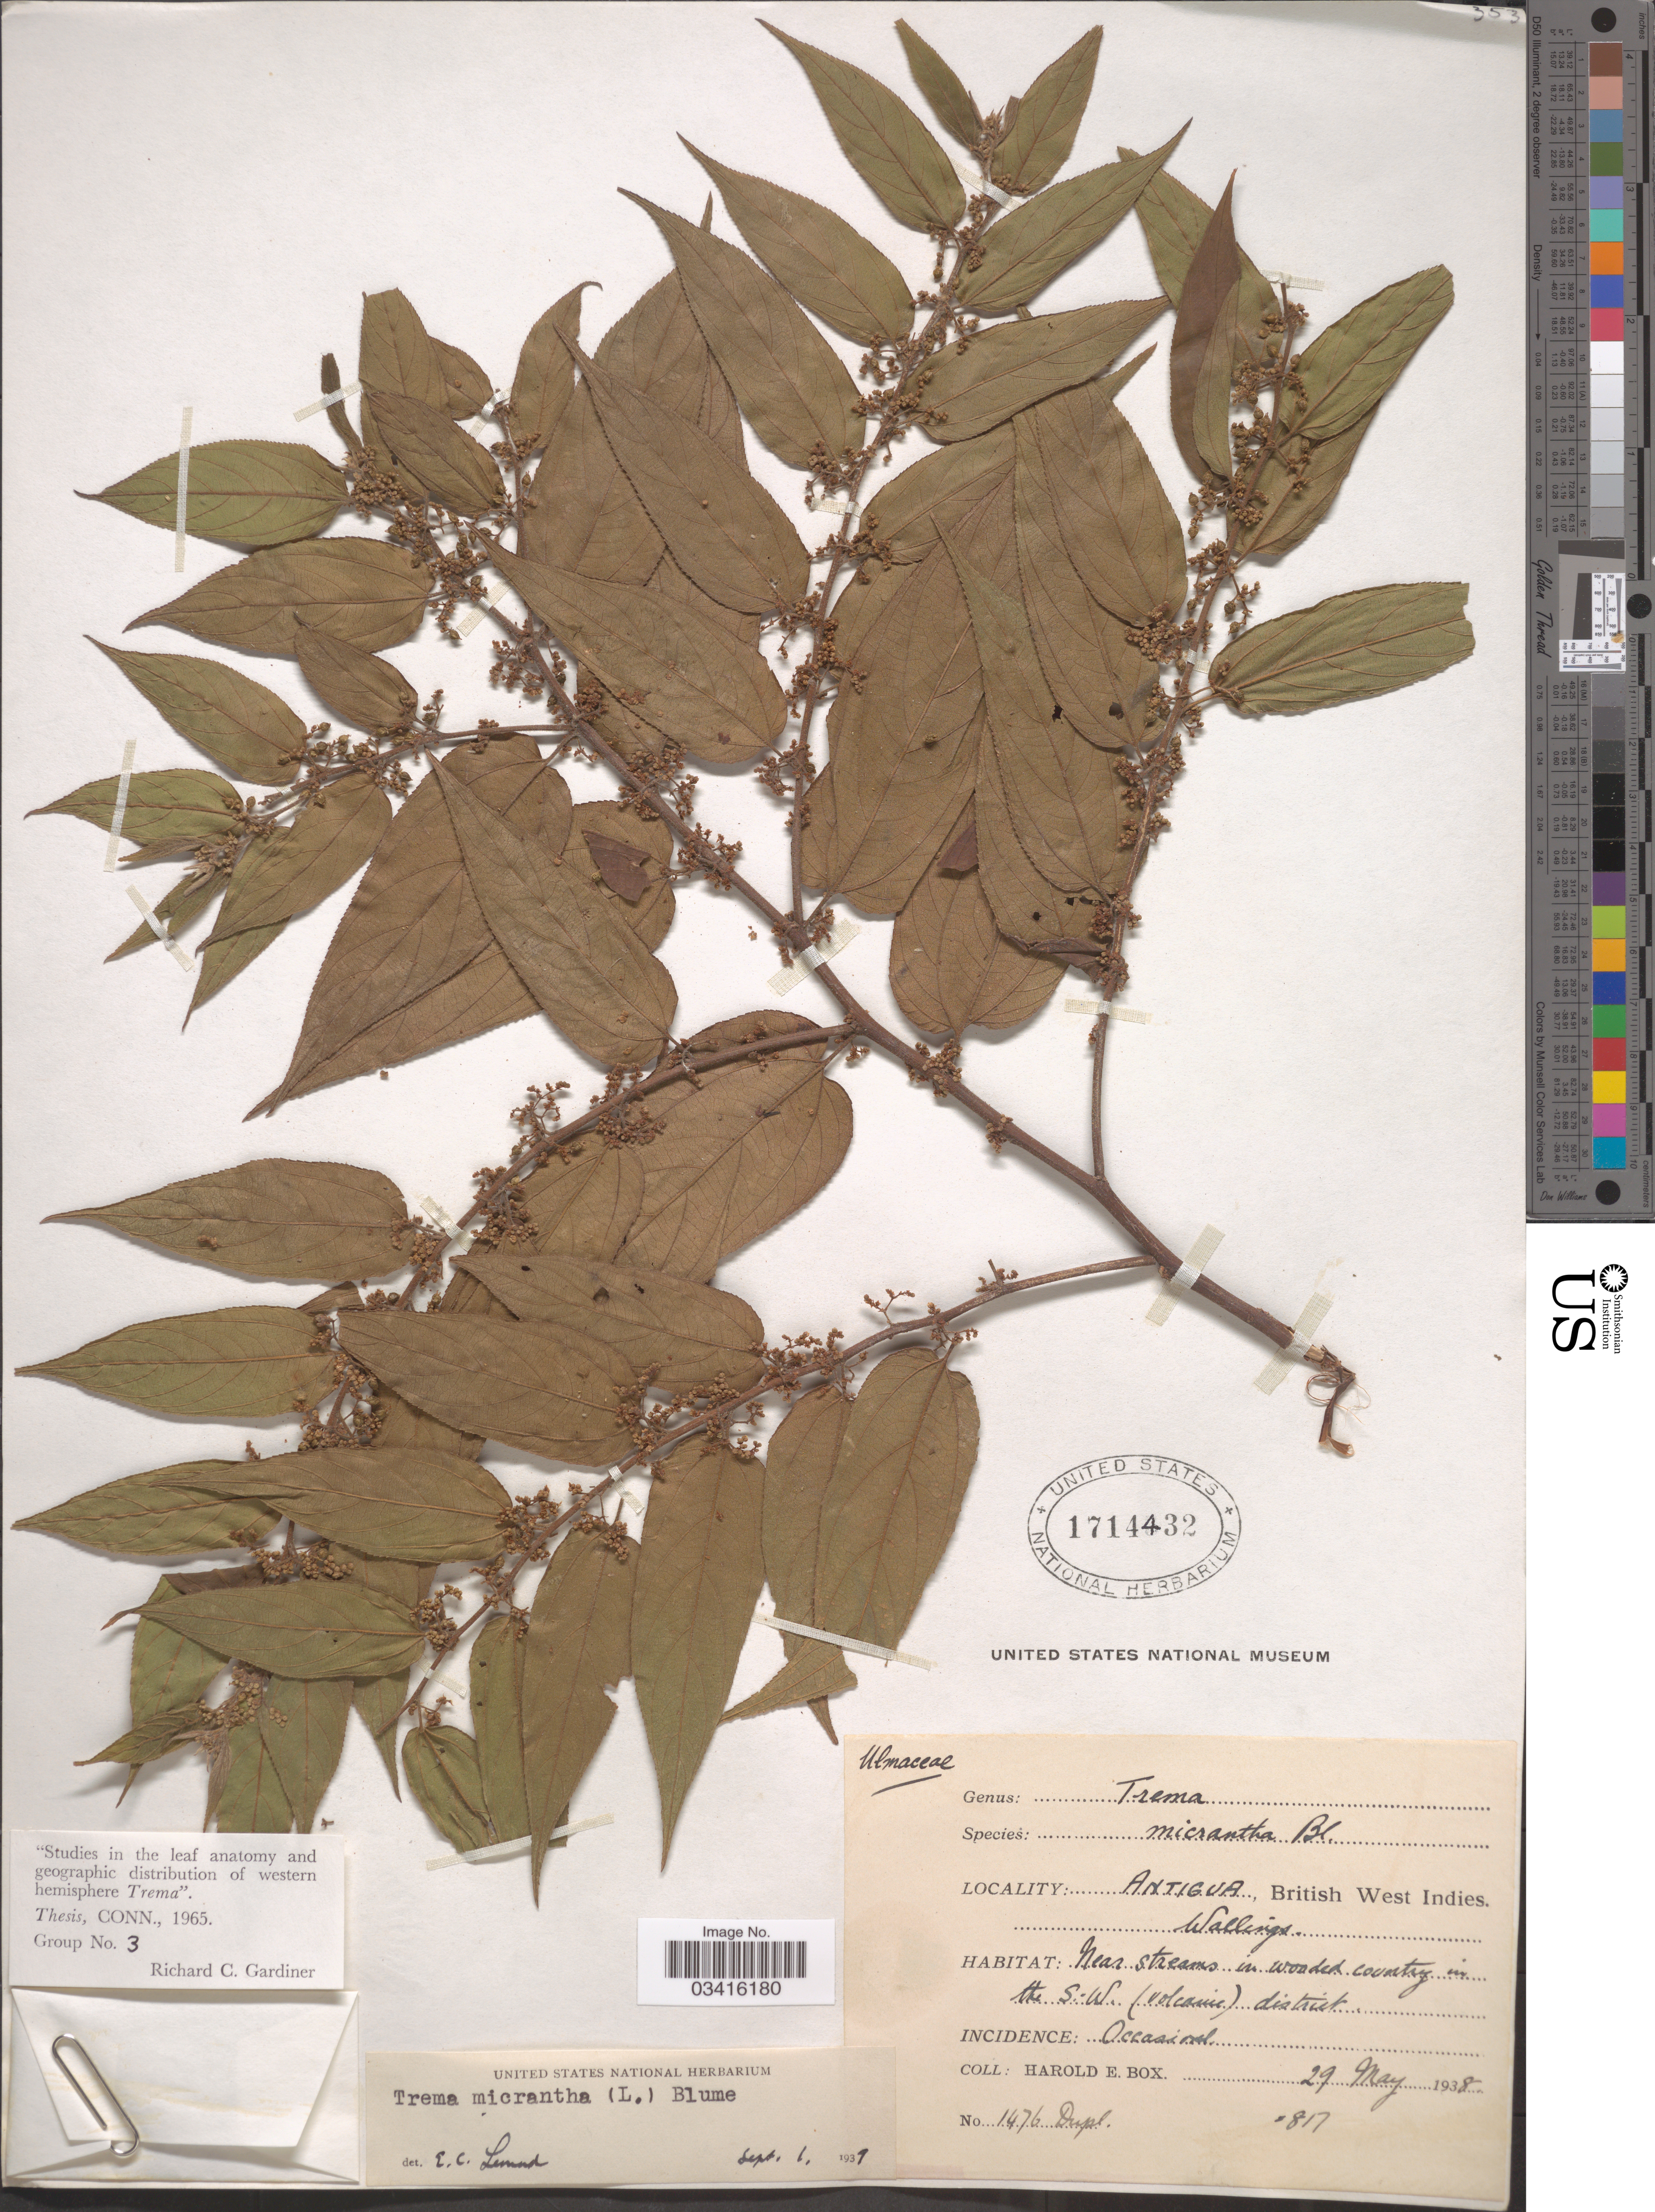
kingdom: Plantae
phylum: Tracheophyta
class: Magnoliopsida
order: Rosales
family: Cannabaceae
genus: Trema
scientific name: Trema micranthum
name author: (L.) Blume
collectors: H. E. Box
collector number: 1476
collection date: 1938-05-29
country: Antigua and Barbuda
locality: Antigua. Wallings. In the S.W. (volcanic) district.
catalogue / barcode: US 1714432